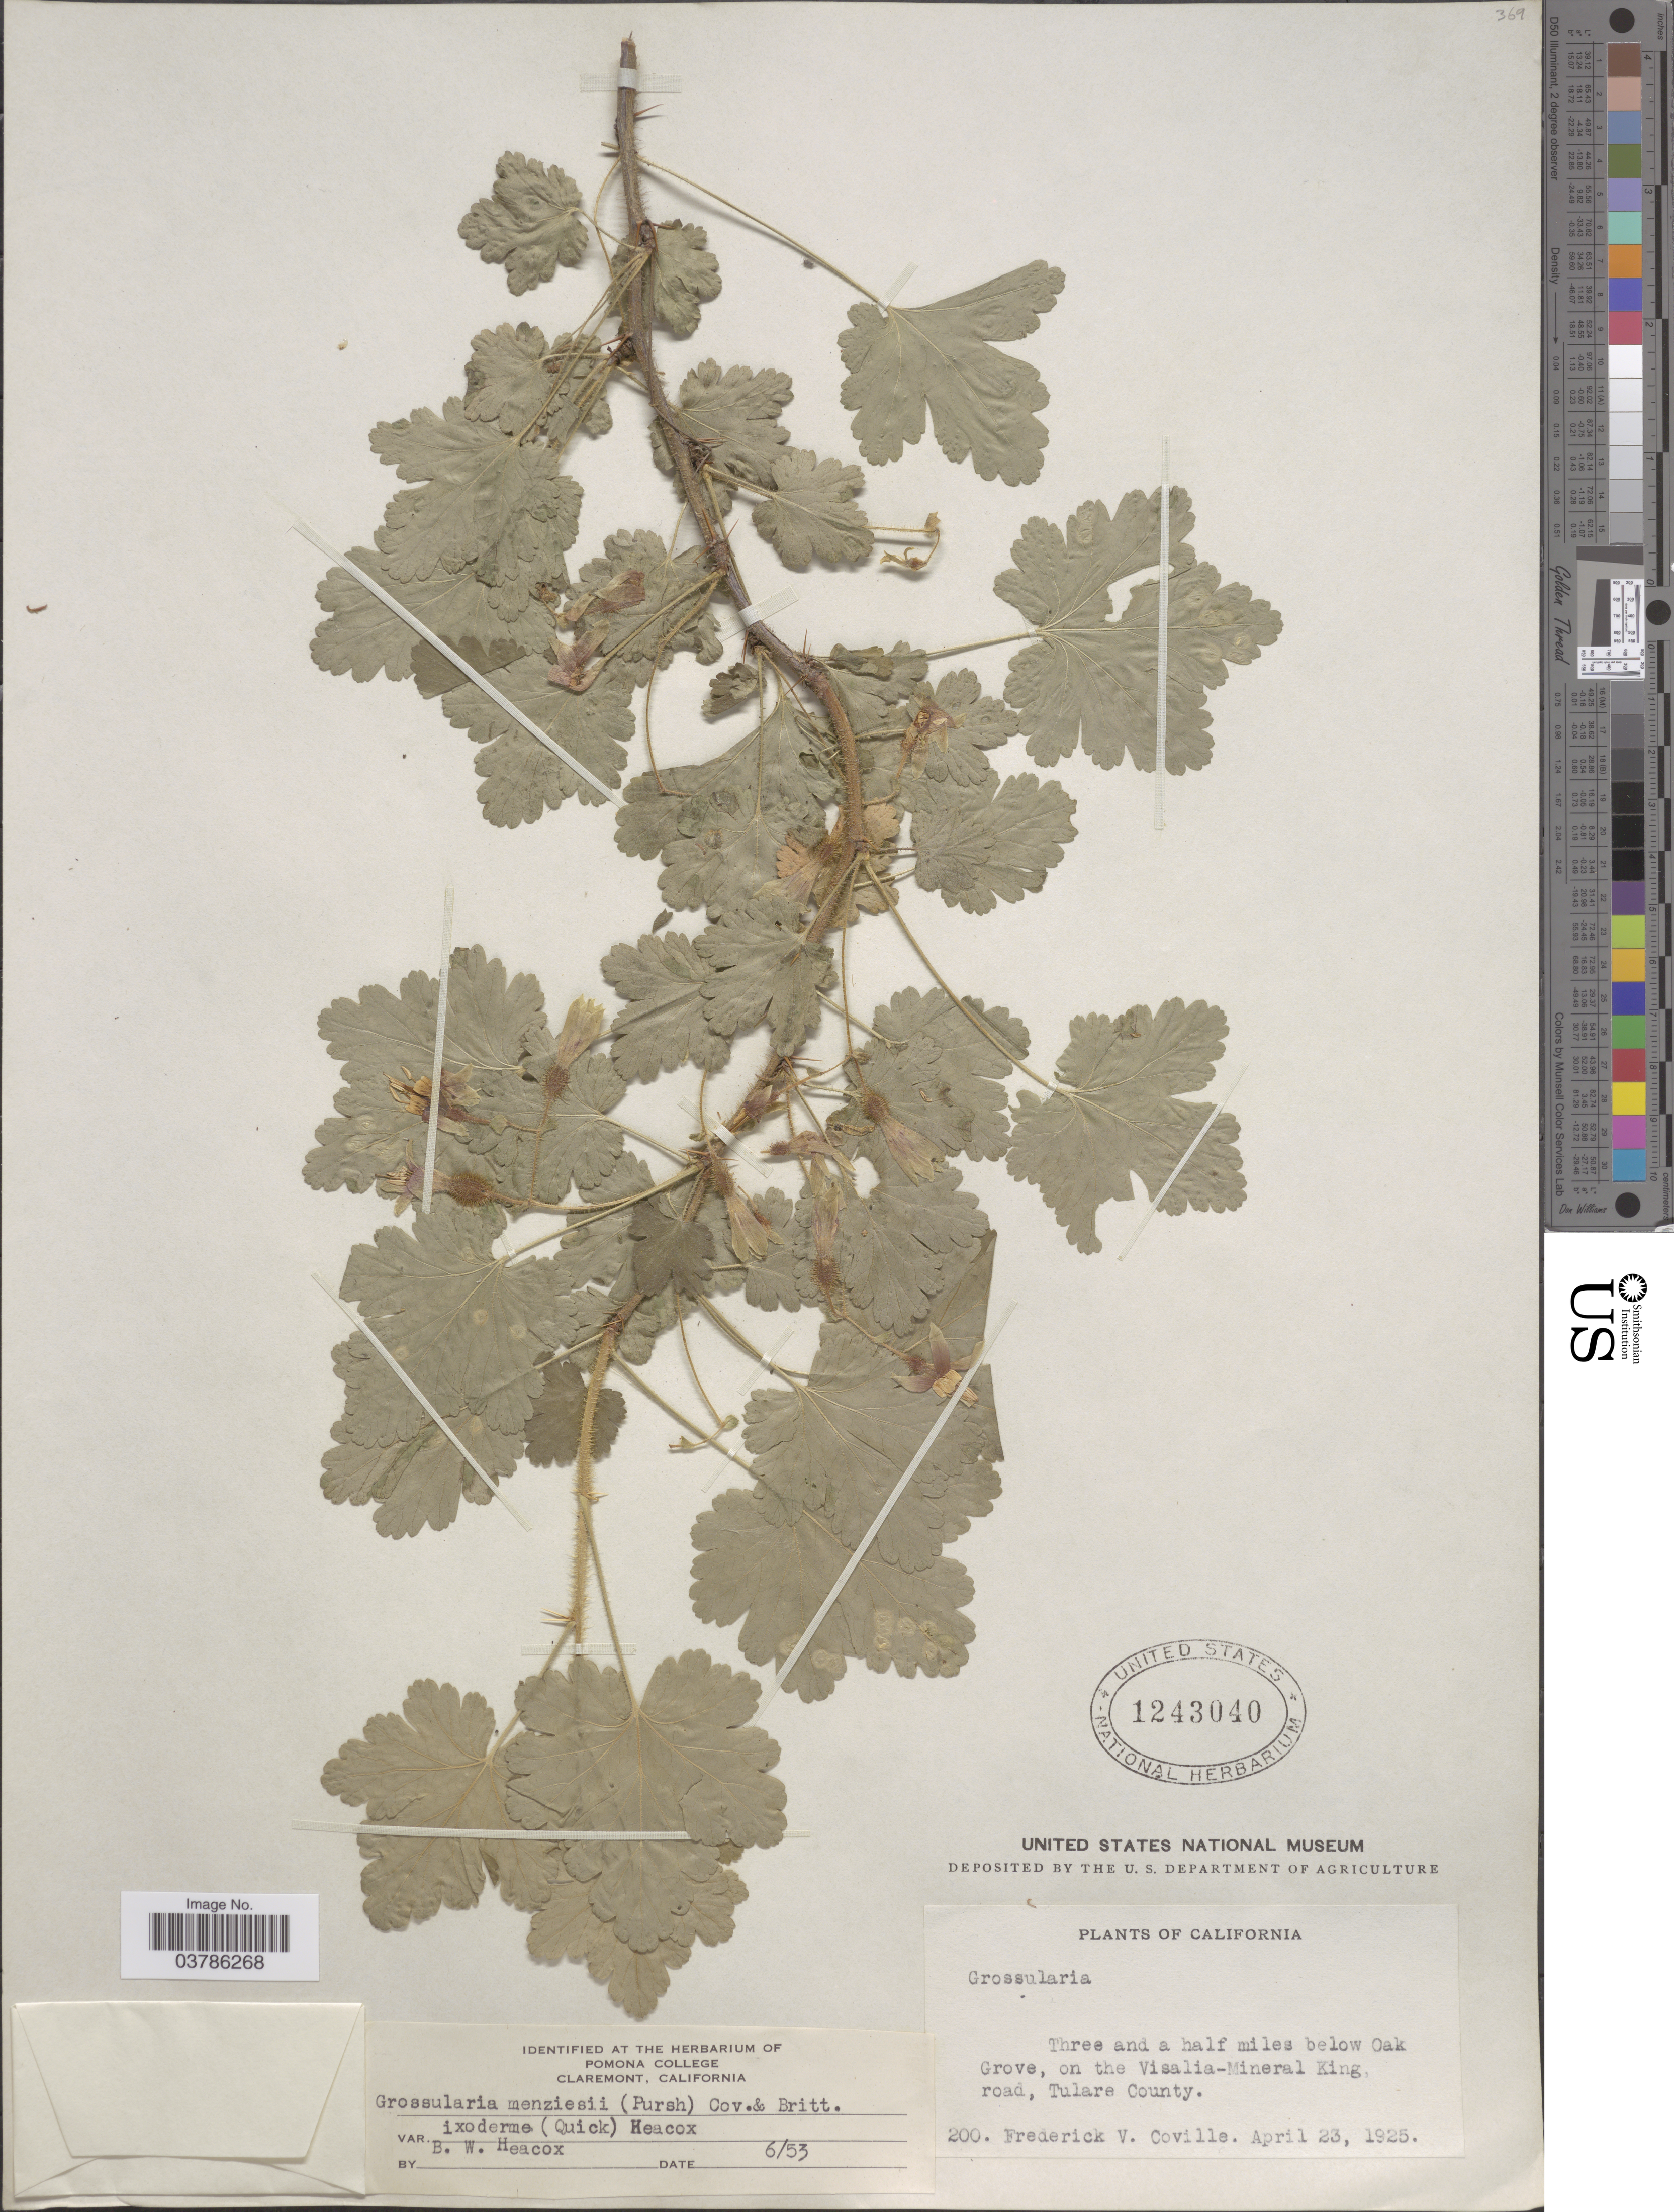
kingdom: Plantae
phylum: Tracheophyta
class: Magnoliopsida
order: Saxifragales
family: Grossulariaceae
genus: Ribes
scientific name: Ribes menziesii var. ixoderme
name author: Quick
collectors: F. V. Coville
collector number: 200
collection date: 1925-04-23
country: United States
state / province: California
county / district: Tulare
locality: Three and a half miles below Oak Grove, on the Visalia-Mineral King road, Tulare County.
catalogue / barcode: US 1243040